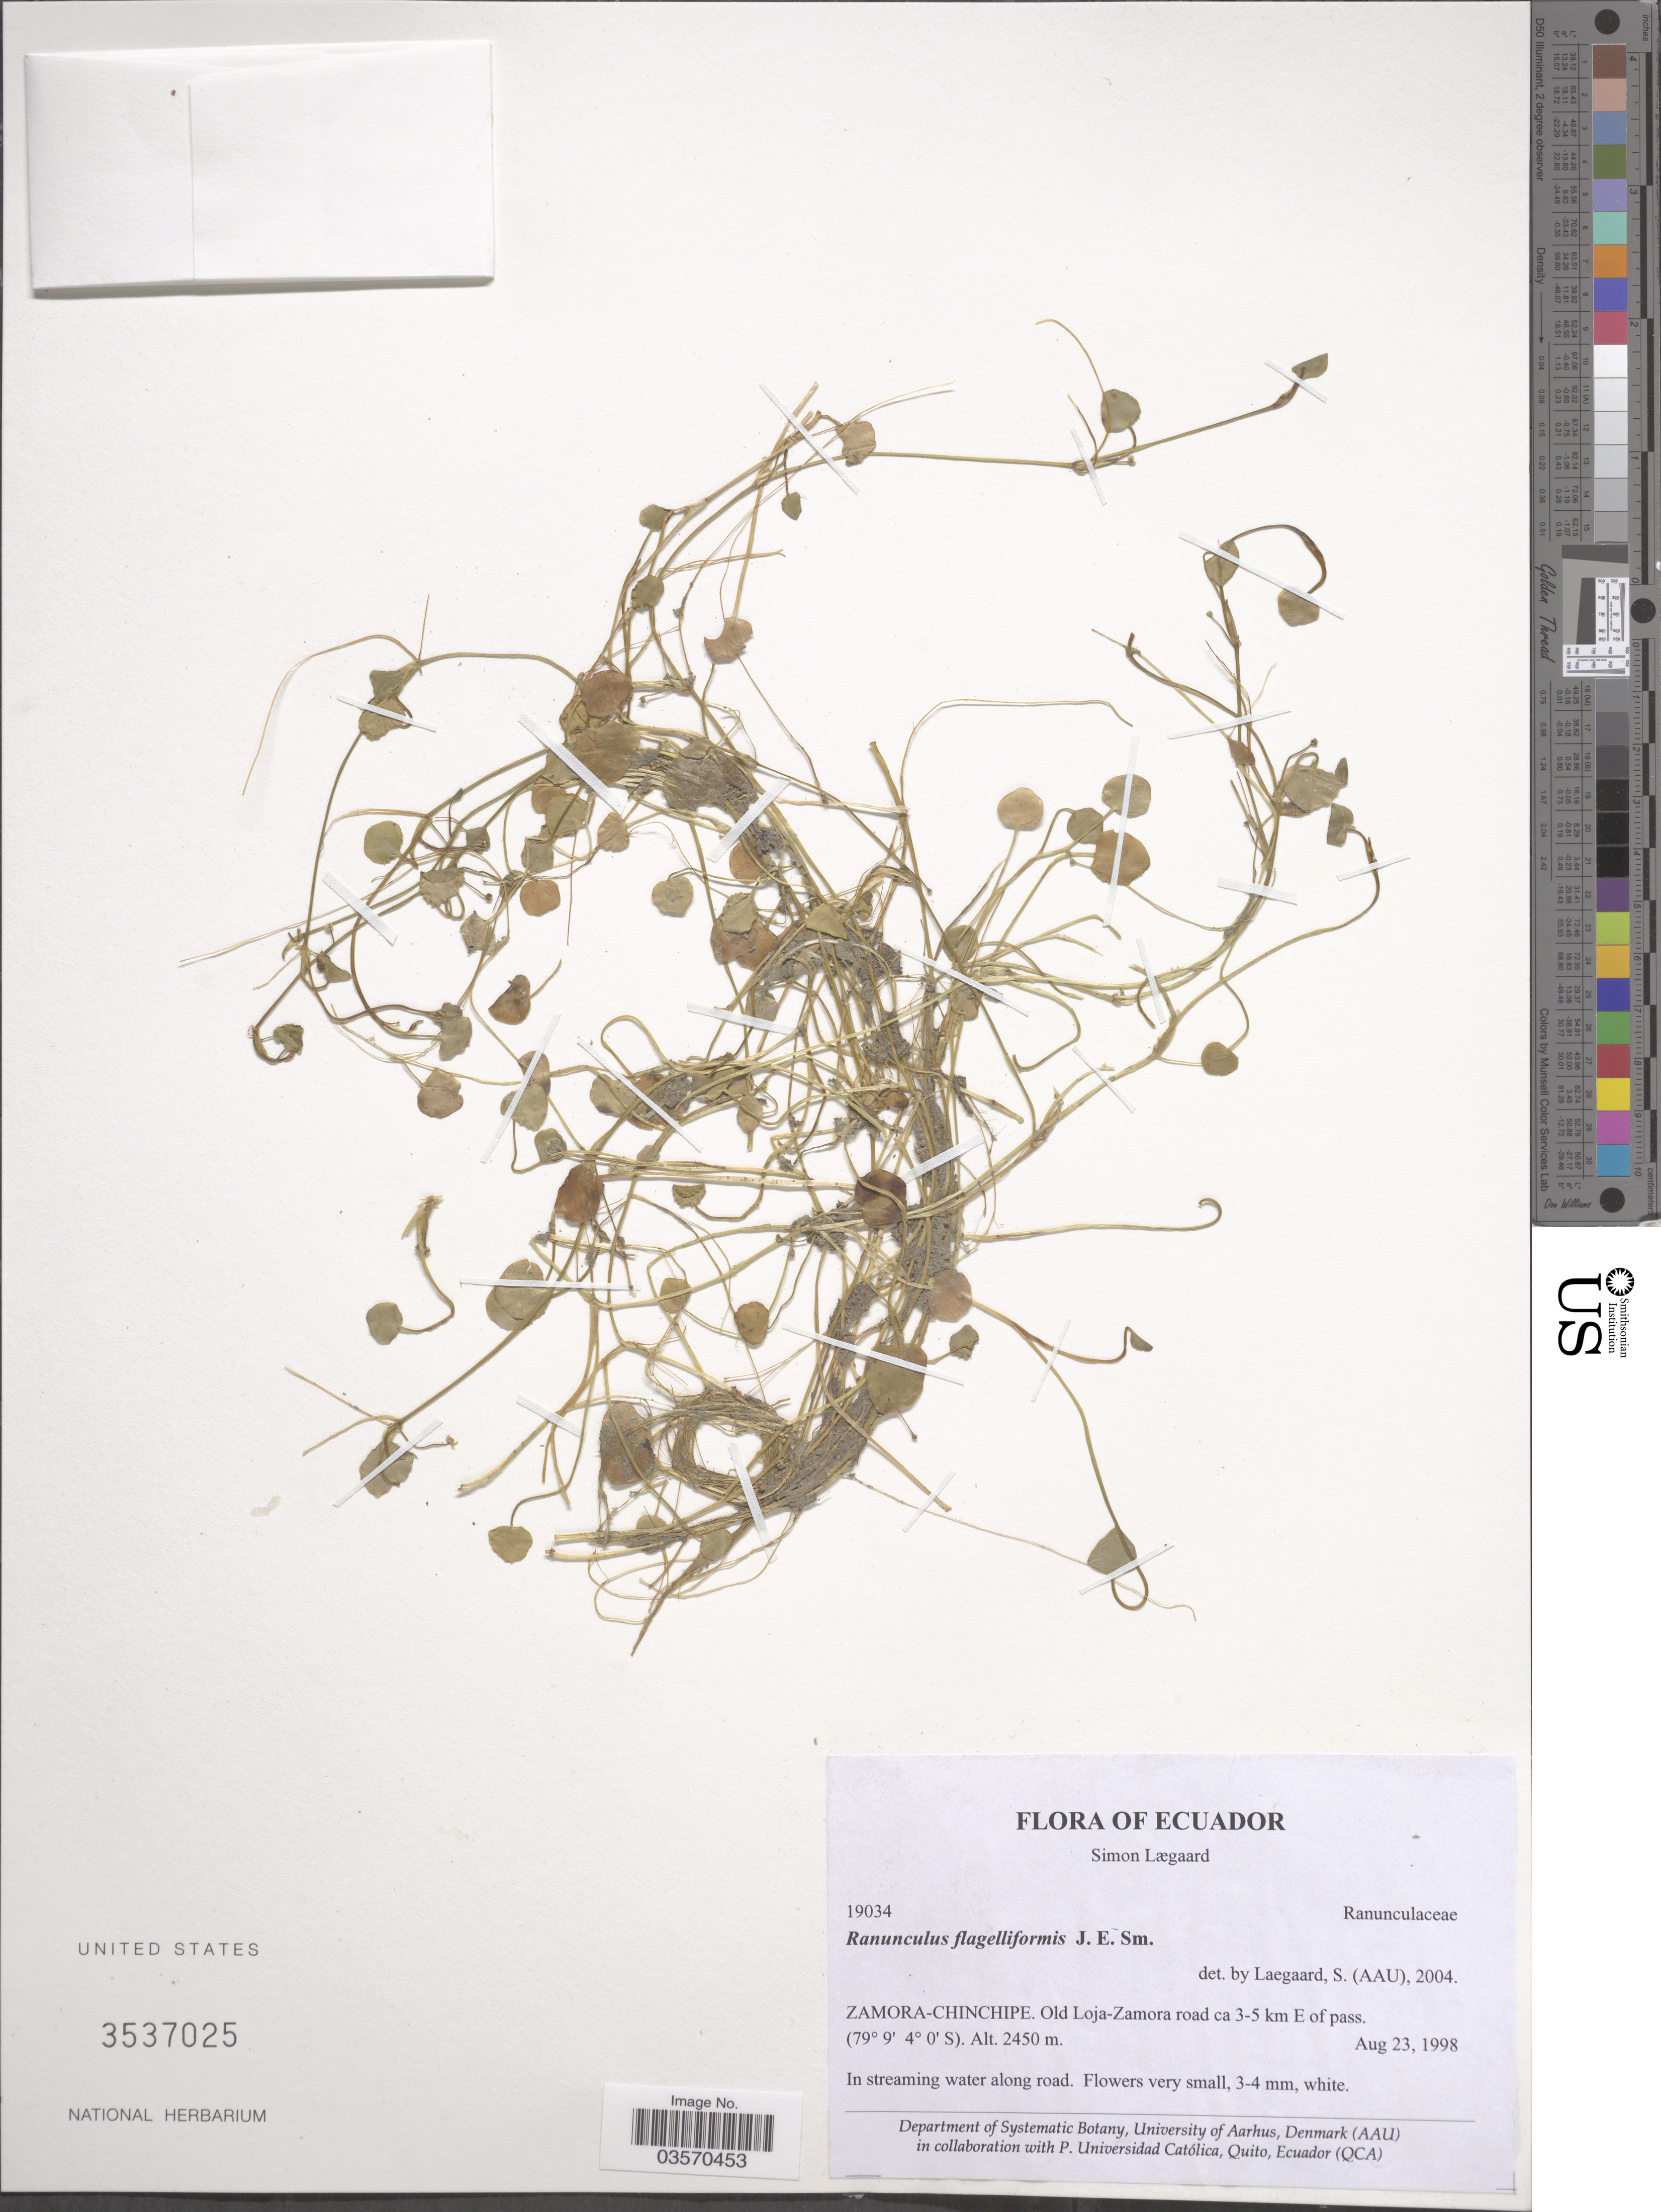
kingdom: Plantae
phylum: Tracheophyta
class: Magnoliopsida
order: Ranunculales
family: Ranunculaceae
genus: Ranunculus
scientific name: Ranunculus flagelliformis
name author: Sm.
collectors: S. Lægaard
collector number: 19034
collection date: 1998-08-23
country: Ecuador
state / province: Zamora-Chinchipe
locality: Old Loja-Zamora road ca 3-5 km E of pass.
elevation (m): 2450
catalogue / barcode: US 3537025